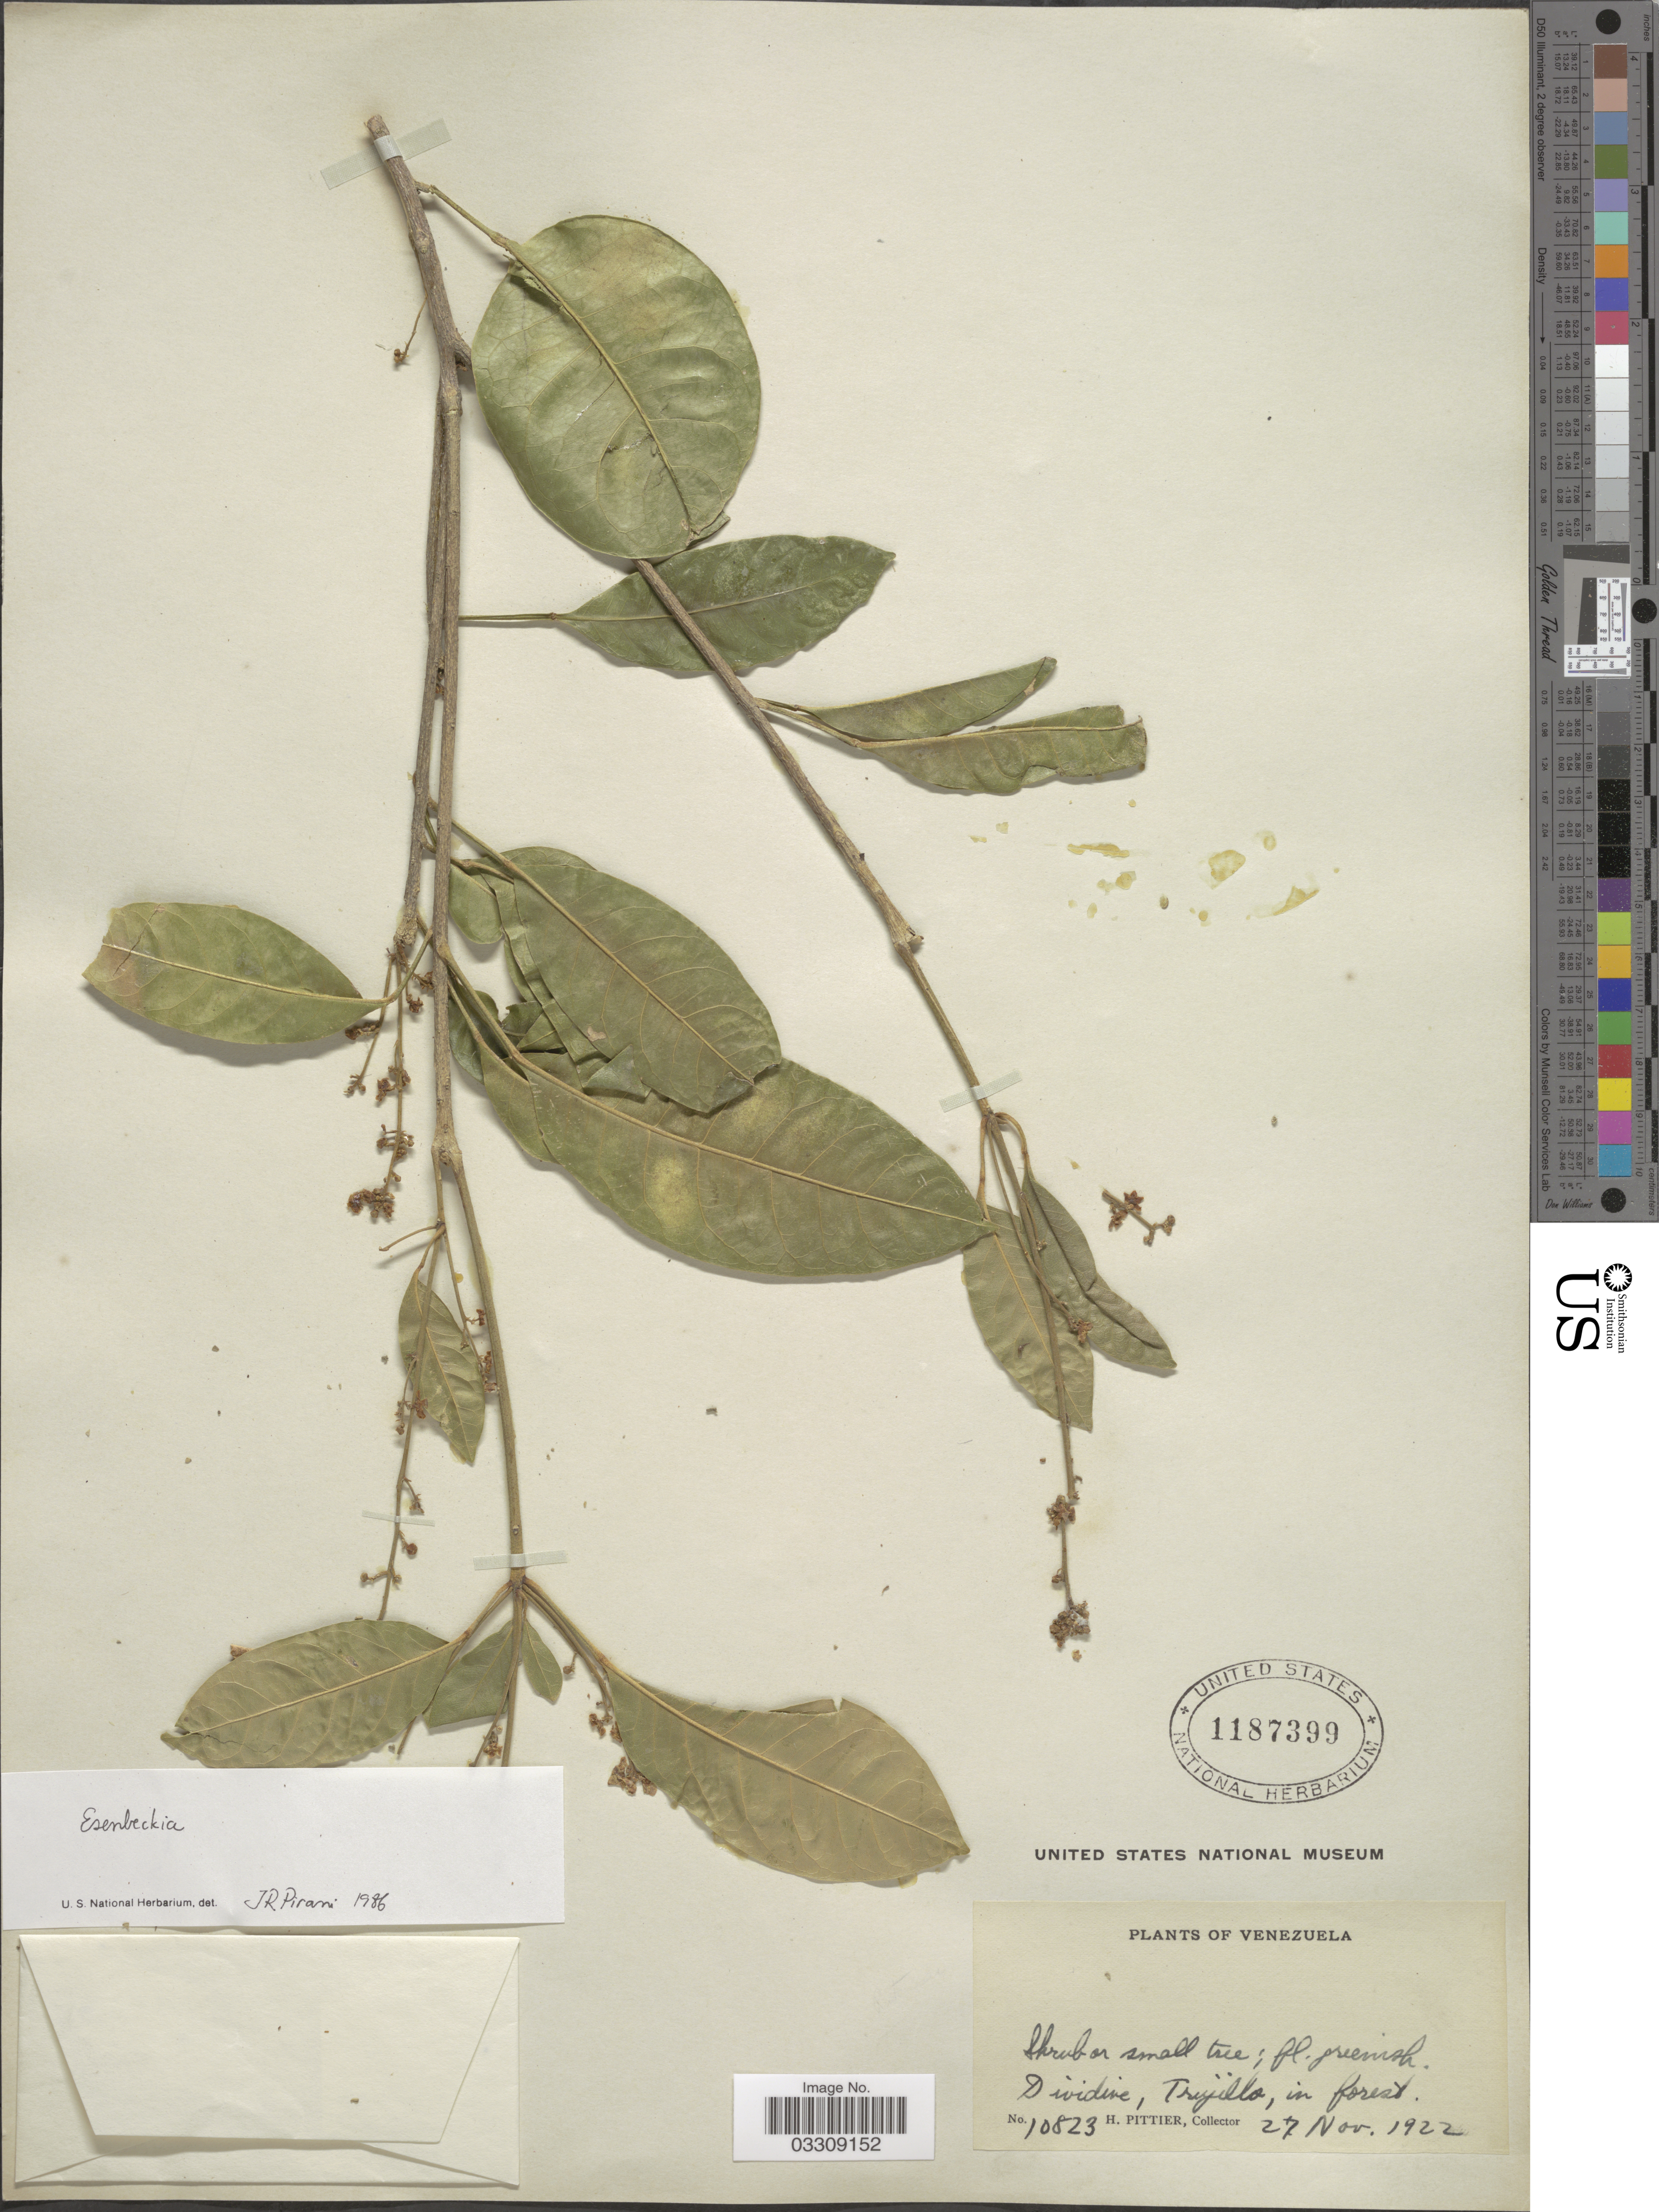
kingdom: Plantae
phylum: Tracheophyta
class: Magnoliopsida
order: Sapindales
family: Rutaceae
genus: Esenbeckia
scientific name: Esenbeckia pilocarpoides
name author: Kunth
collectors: H. F. Pittier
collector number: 10823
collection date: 1922-11-27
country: Venezuela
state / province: Trujillo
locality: Dividive, in forest.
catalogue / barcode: US 1187399